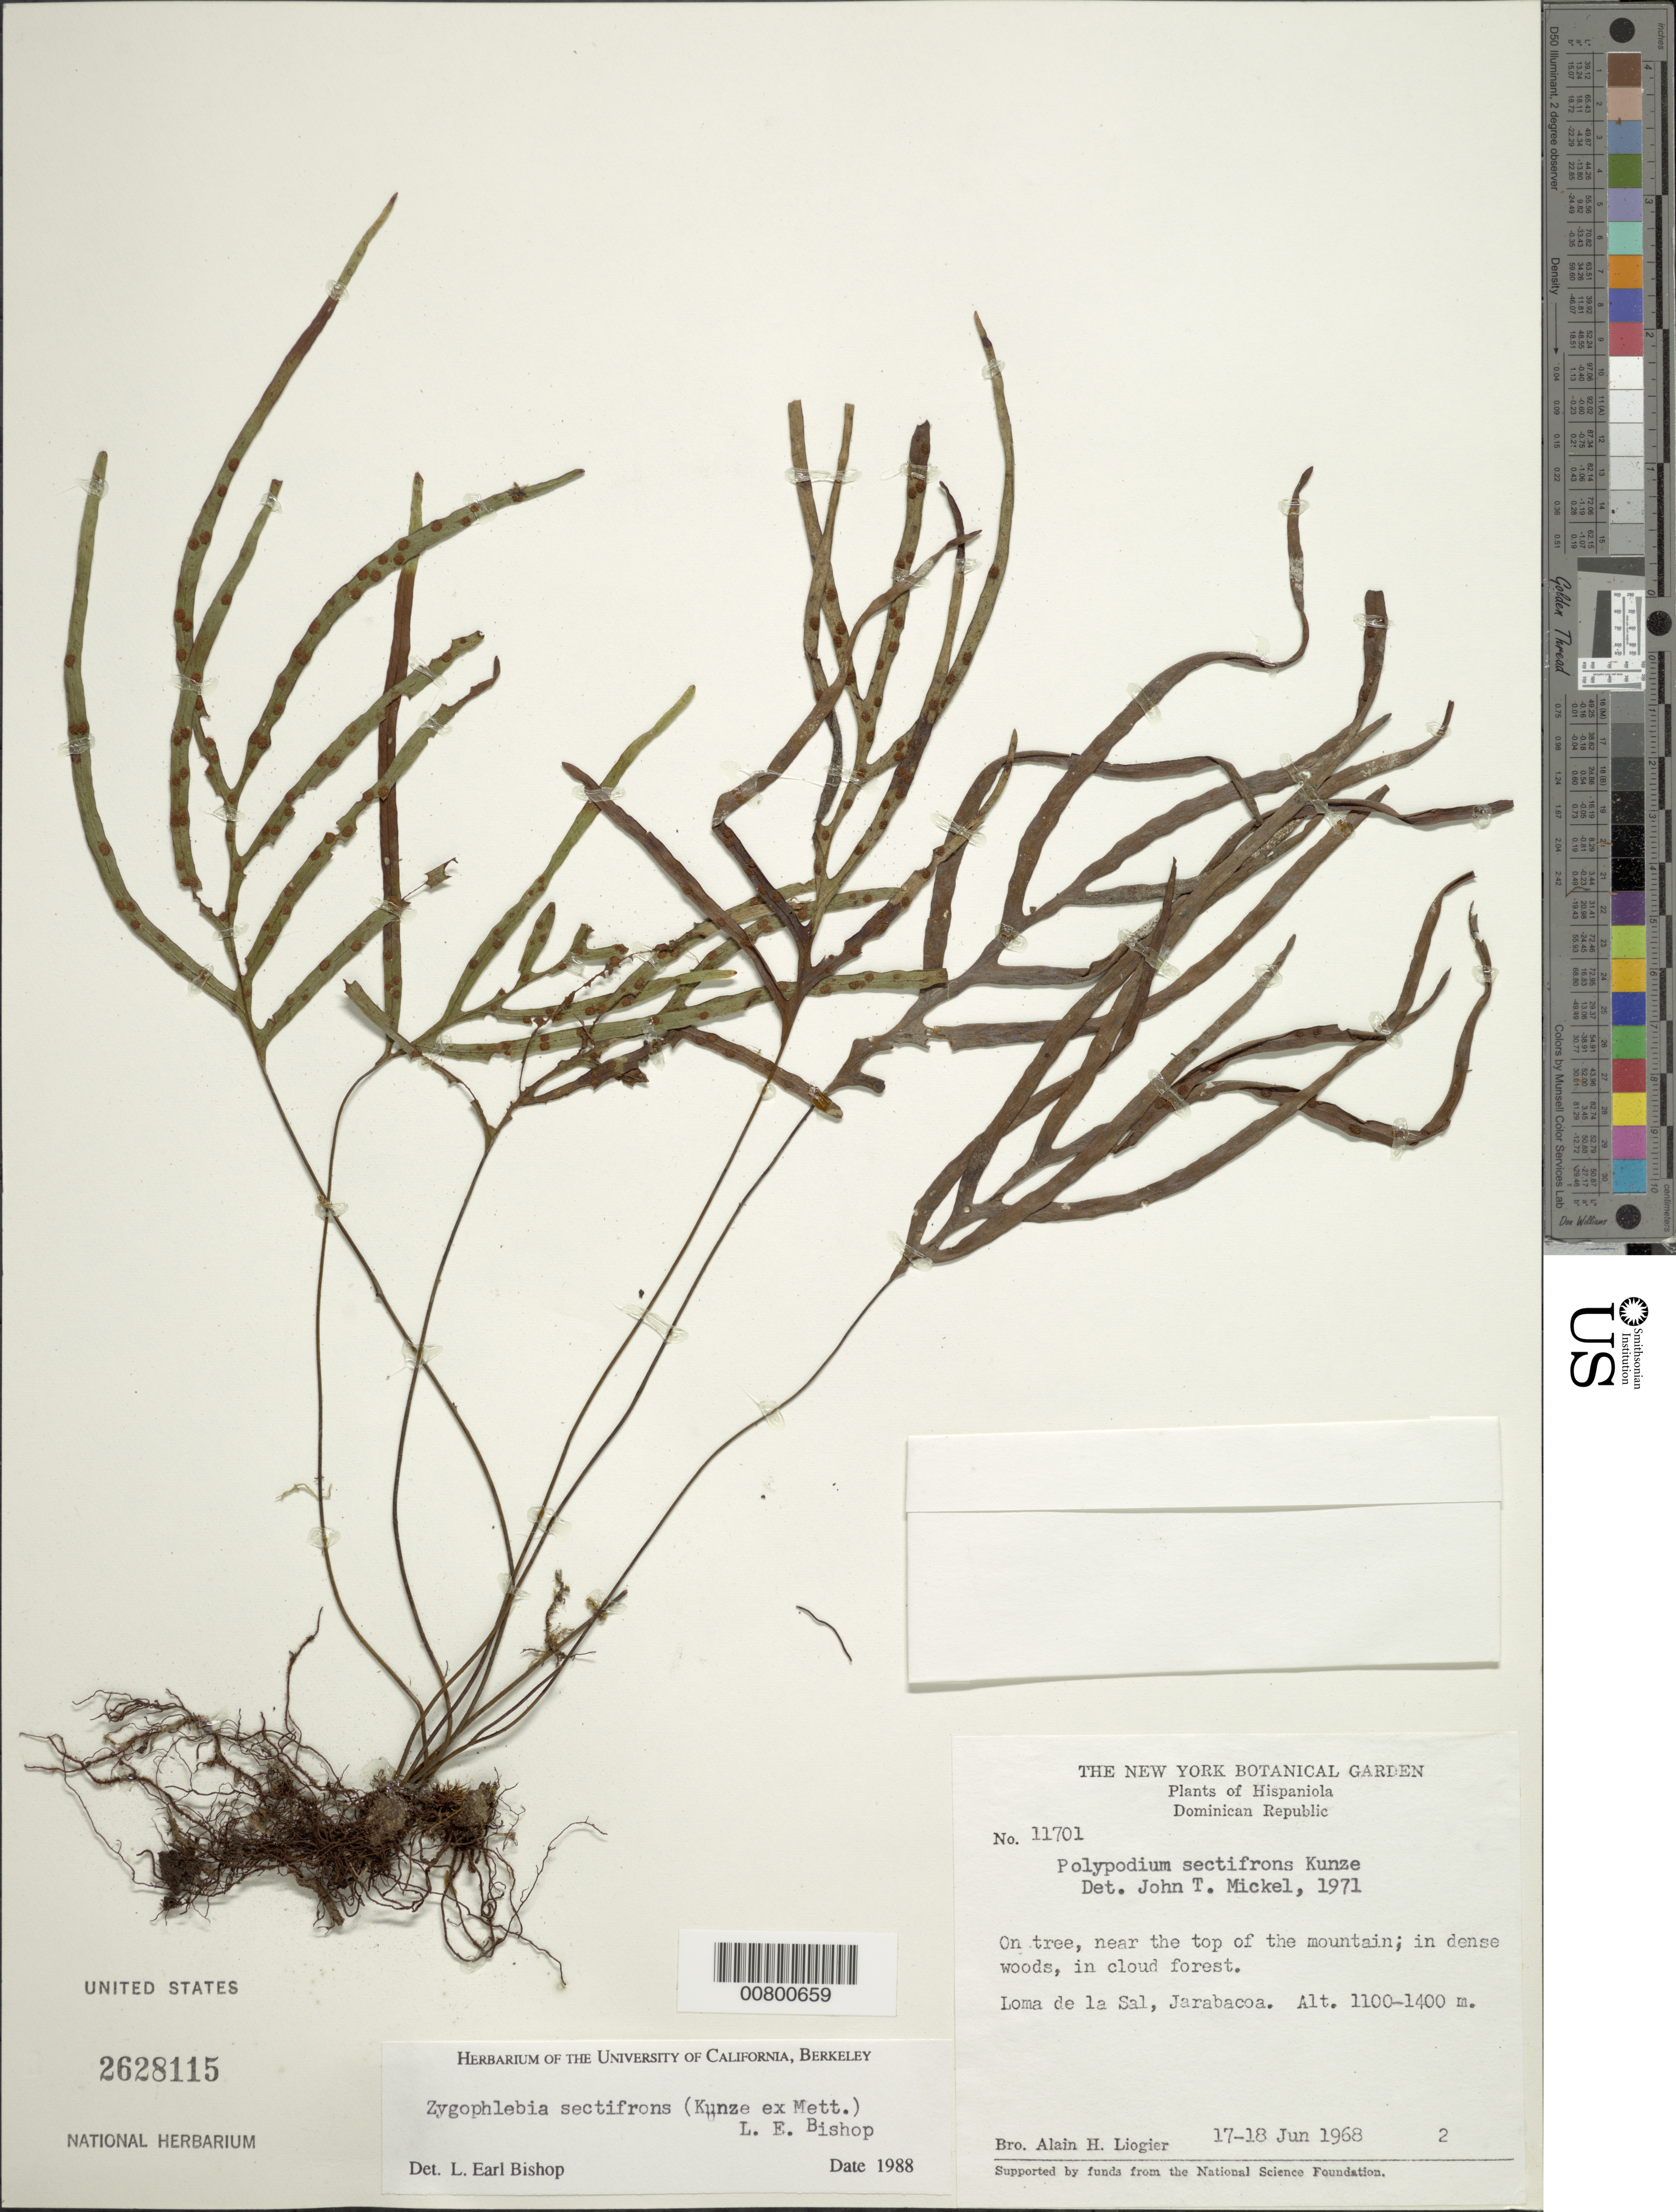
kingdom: Plantae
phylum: Tracheophyta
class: Polypodiopsida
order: Polypodiales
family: Polypodiaceae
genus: Zygophlebia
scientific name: Zygophlebia sectifrons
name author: (Kunze ex Mett.) L.E. Bishop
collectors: A. H. Liogier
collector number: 11701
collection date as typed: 17 Jun 1968 to 18 Jun 1968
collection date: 1968-06-17/1968-06-18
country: Dominican Republic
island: Hispaniola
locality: Loma de la Sal, Jarabocoa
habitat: Dense woods in cloud forest, on tree, near top of mountain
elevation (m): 1100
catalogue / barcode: US 2628115